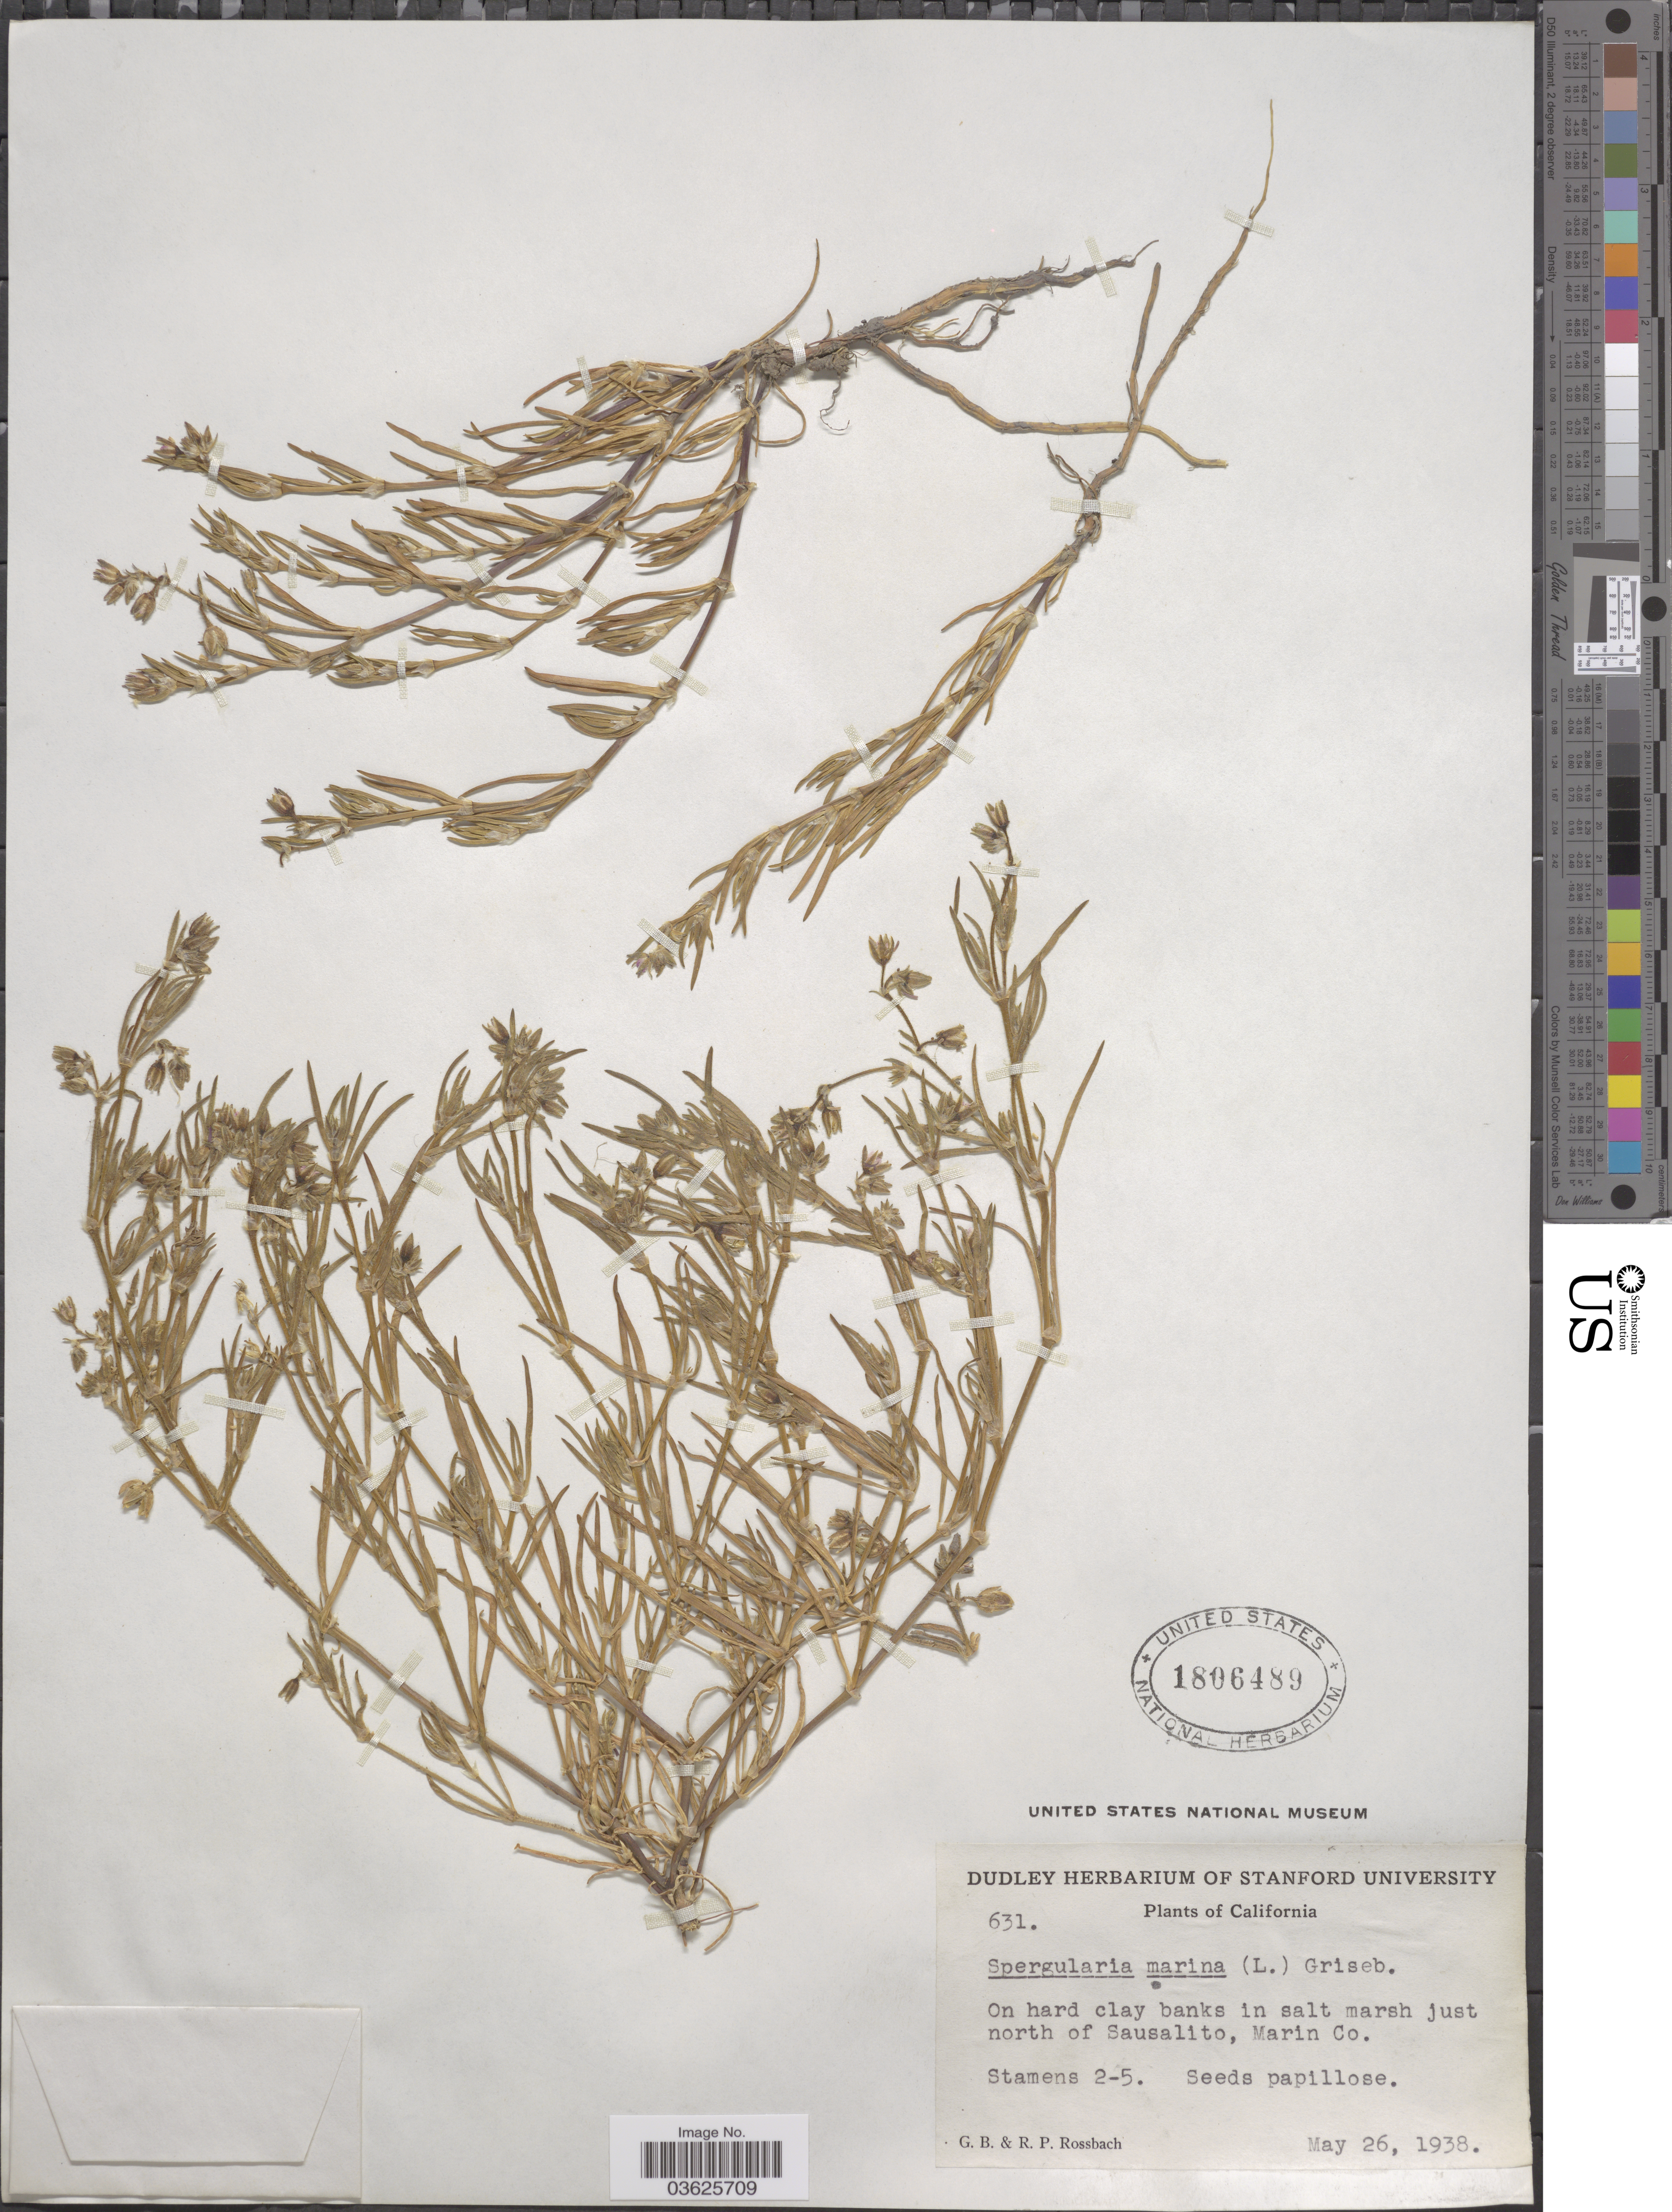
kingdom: Plantae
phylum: Tracheophyta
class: Magnoliopsida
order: Caryophyllales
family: Caryophyllaceae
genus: Spergularia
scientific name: Spergularia marina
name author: (L.) Griseb.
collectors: G. Rossbach & R. P. Rossbach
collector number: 631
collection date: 1938-05-26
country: United States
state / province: California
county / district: Marin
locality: On hard clay banks in salt marsh just north of Sausalito, Marin Co.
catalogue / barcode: US 1806489